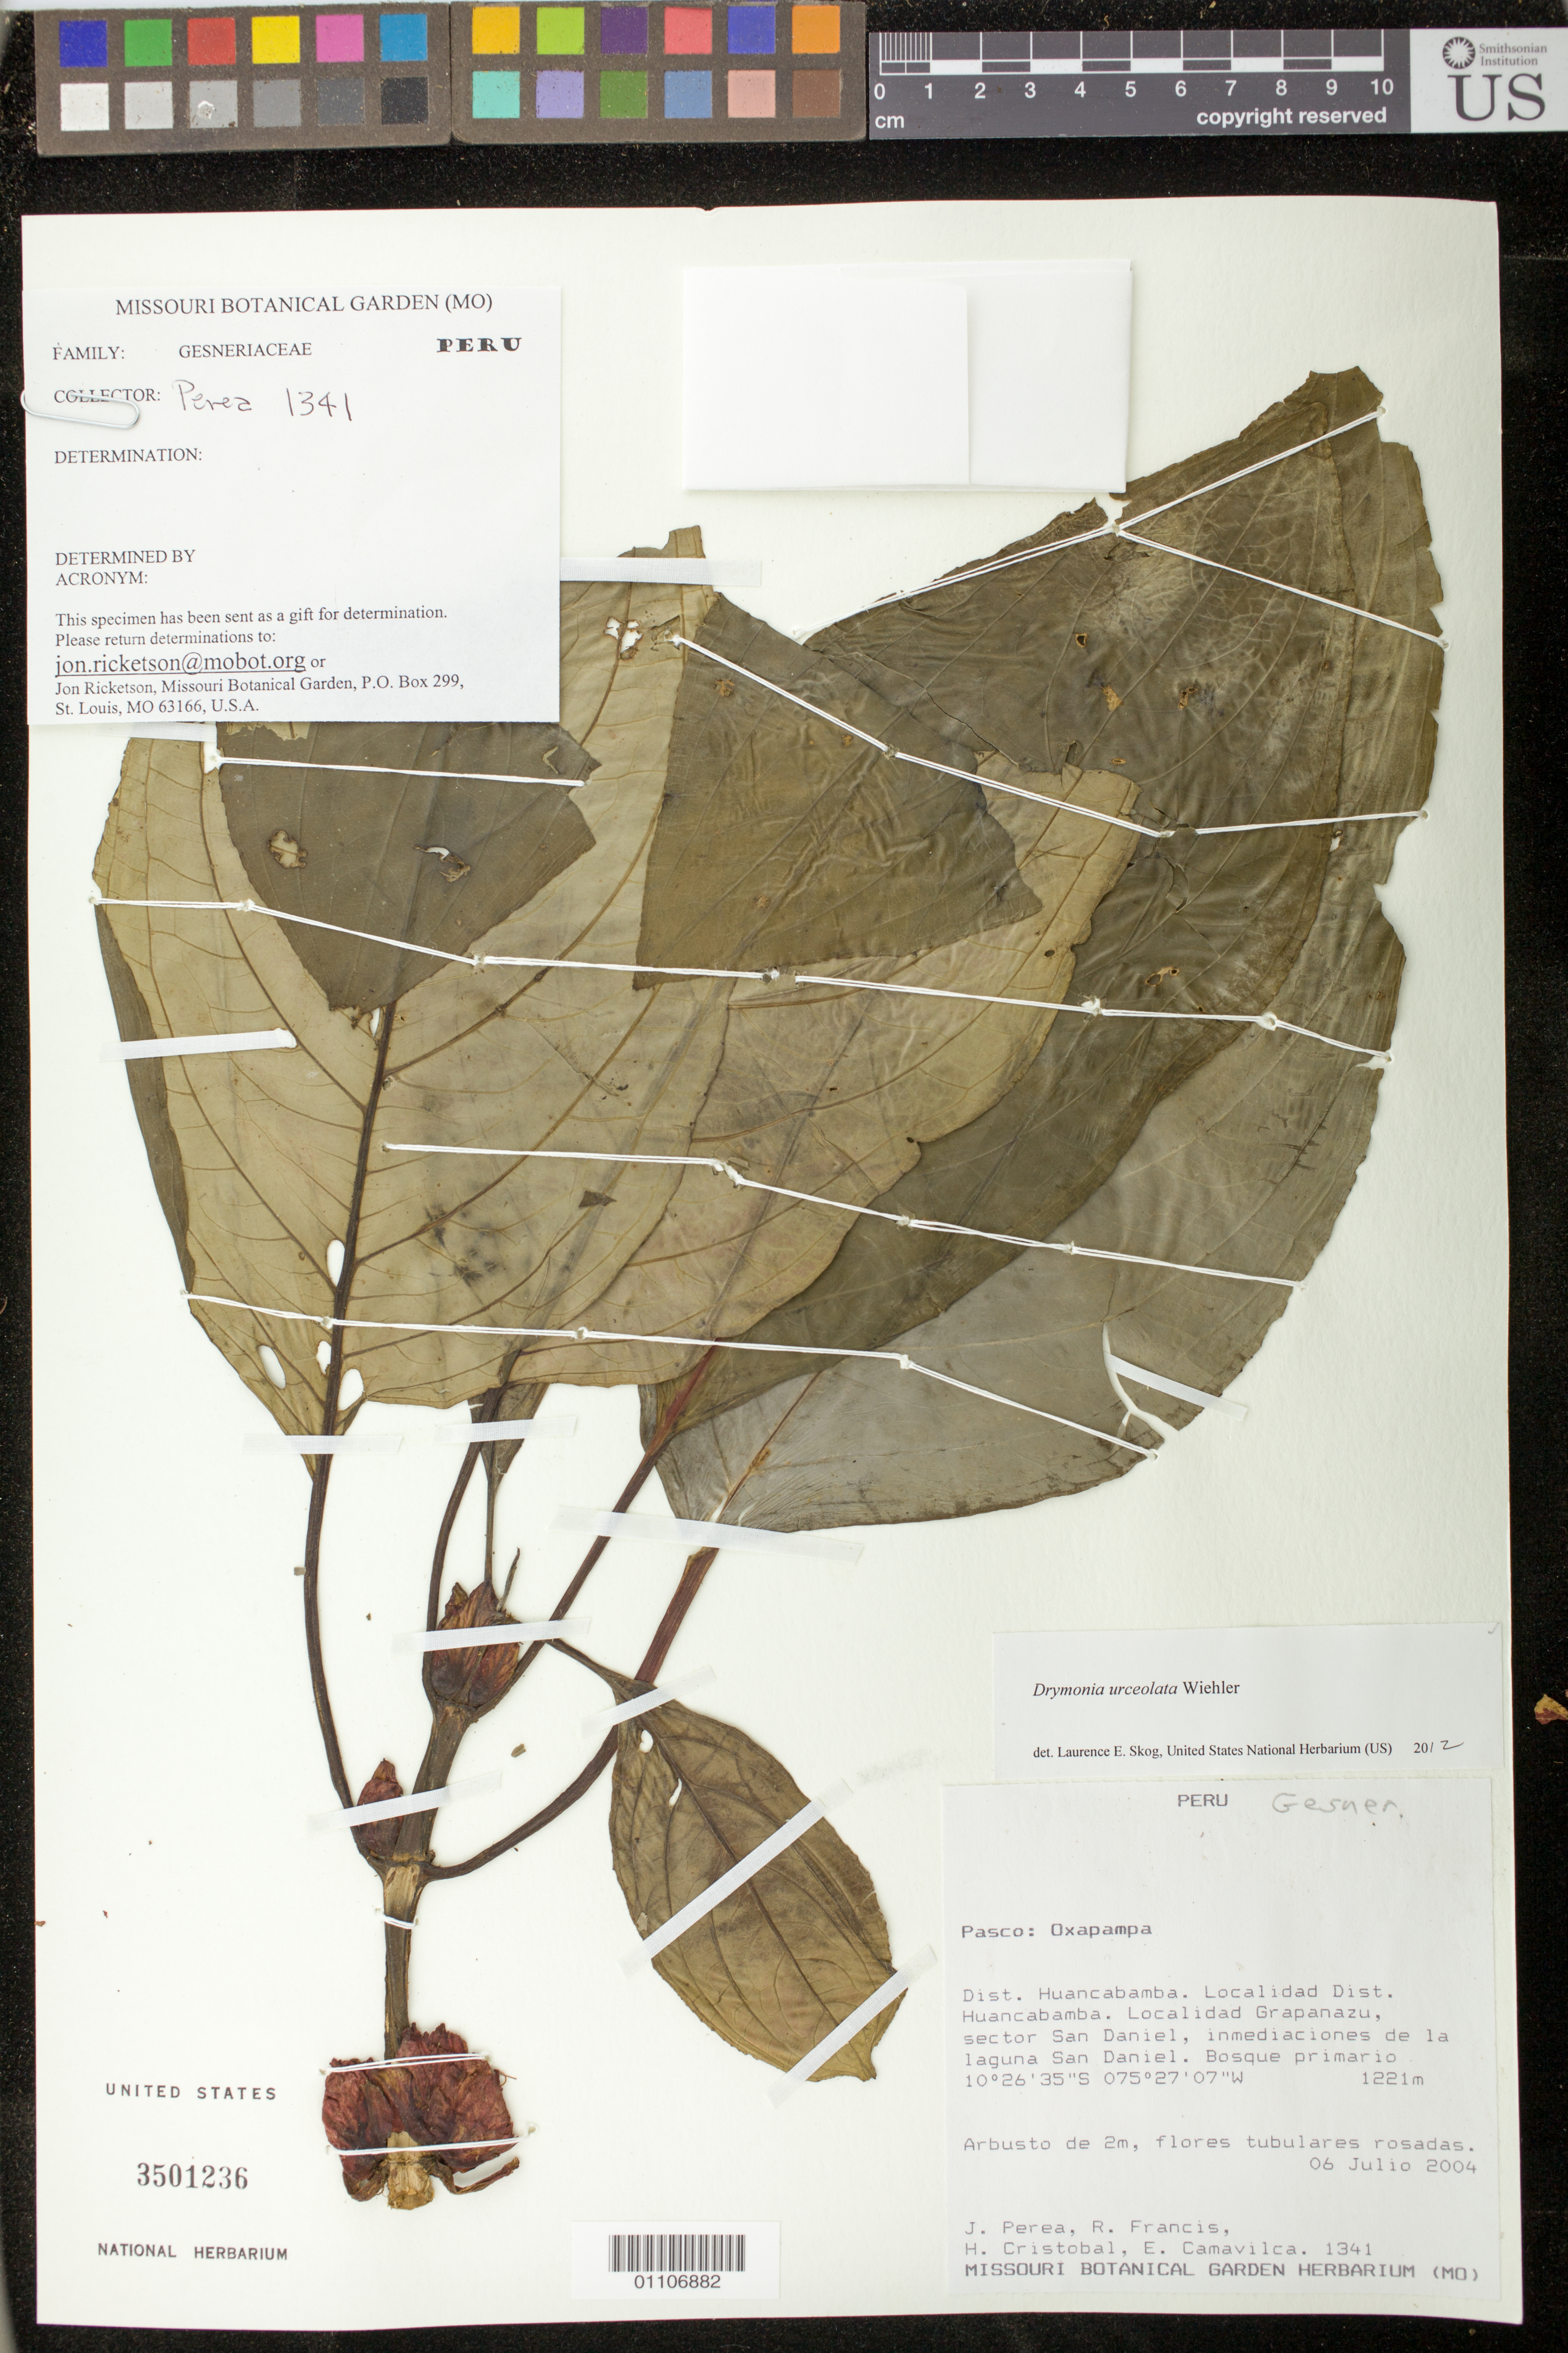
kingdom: Plantae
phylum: Tracheophyta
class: Magnoliopsida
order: Lamiales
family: Gesneriaceae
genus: Drymonia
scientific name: Drymonia urceolata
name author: Wiehler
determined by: Skog, Laurence E.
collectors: J. Perea, R. Francis, H. Cristobal & E. Camavilca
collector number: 1341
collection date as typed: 06 Jul 2004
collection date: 2004-07-06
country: Peru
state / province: Pasco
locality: Oxapampa: Distrito Huancabamba. Localidad Distrito Huancabamba. Localidad Grapanazu sector San Daniel, inmediaciones de la laguna San Daniel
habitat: Bosque primario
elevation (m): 1221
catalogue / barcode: US 3501236